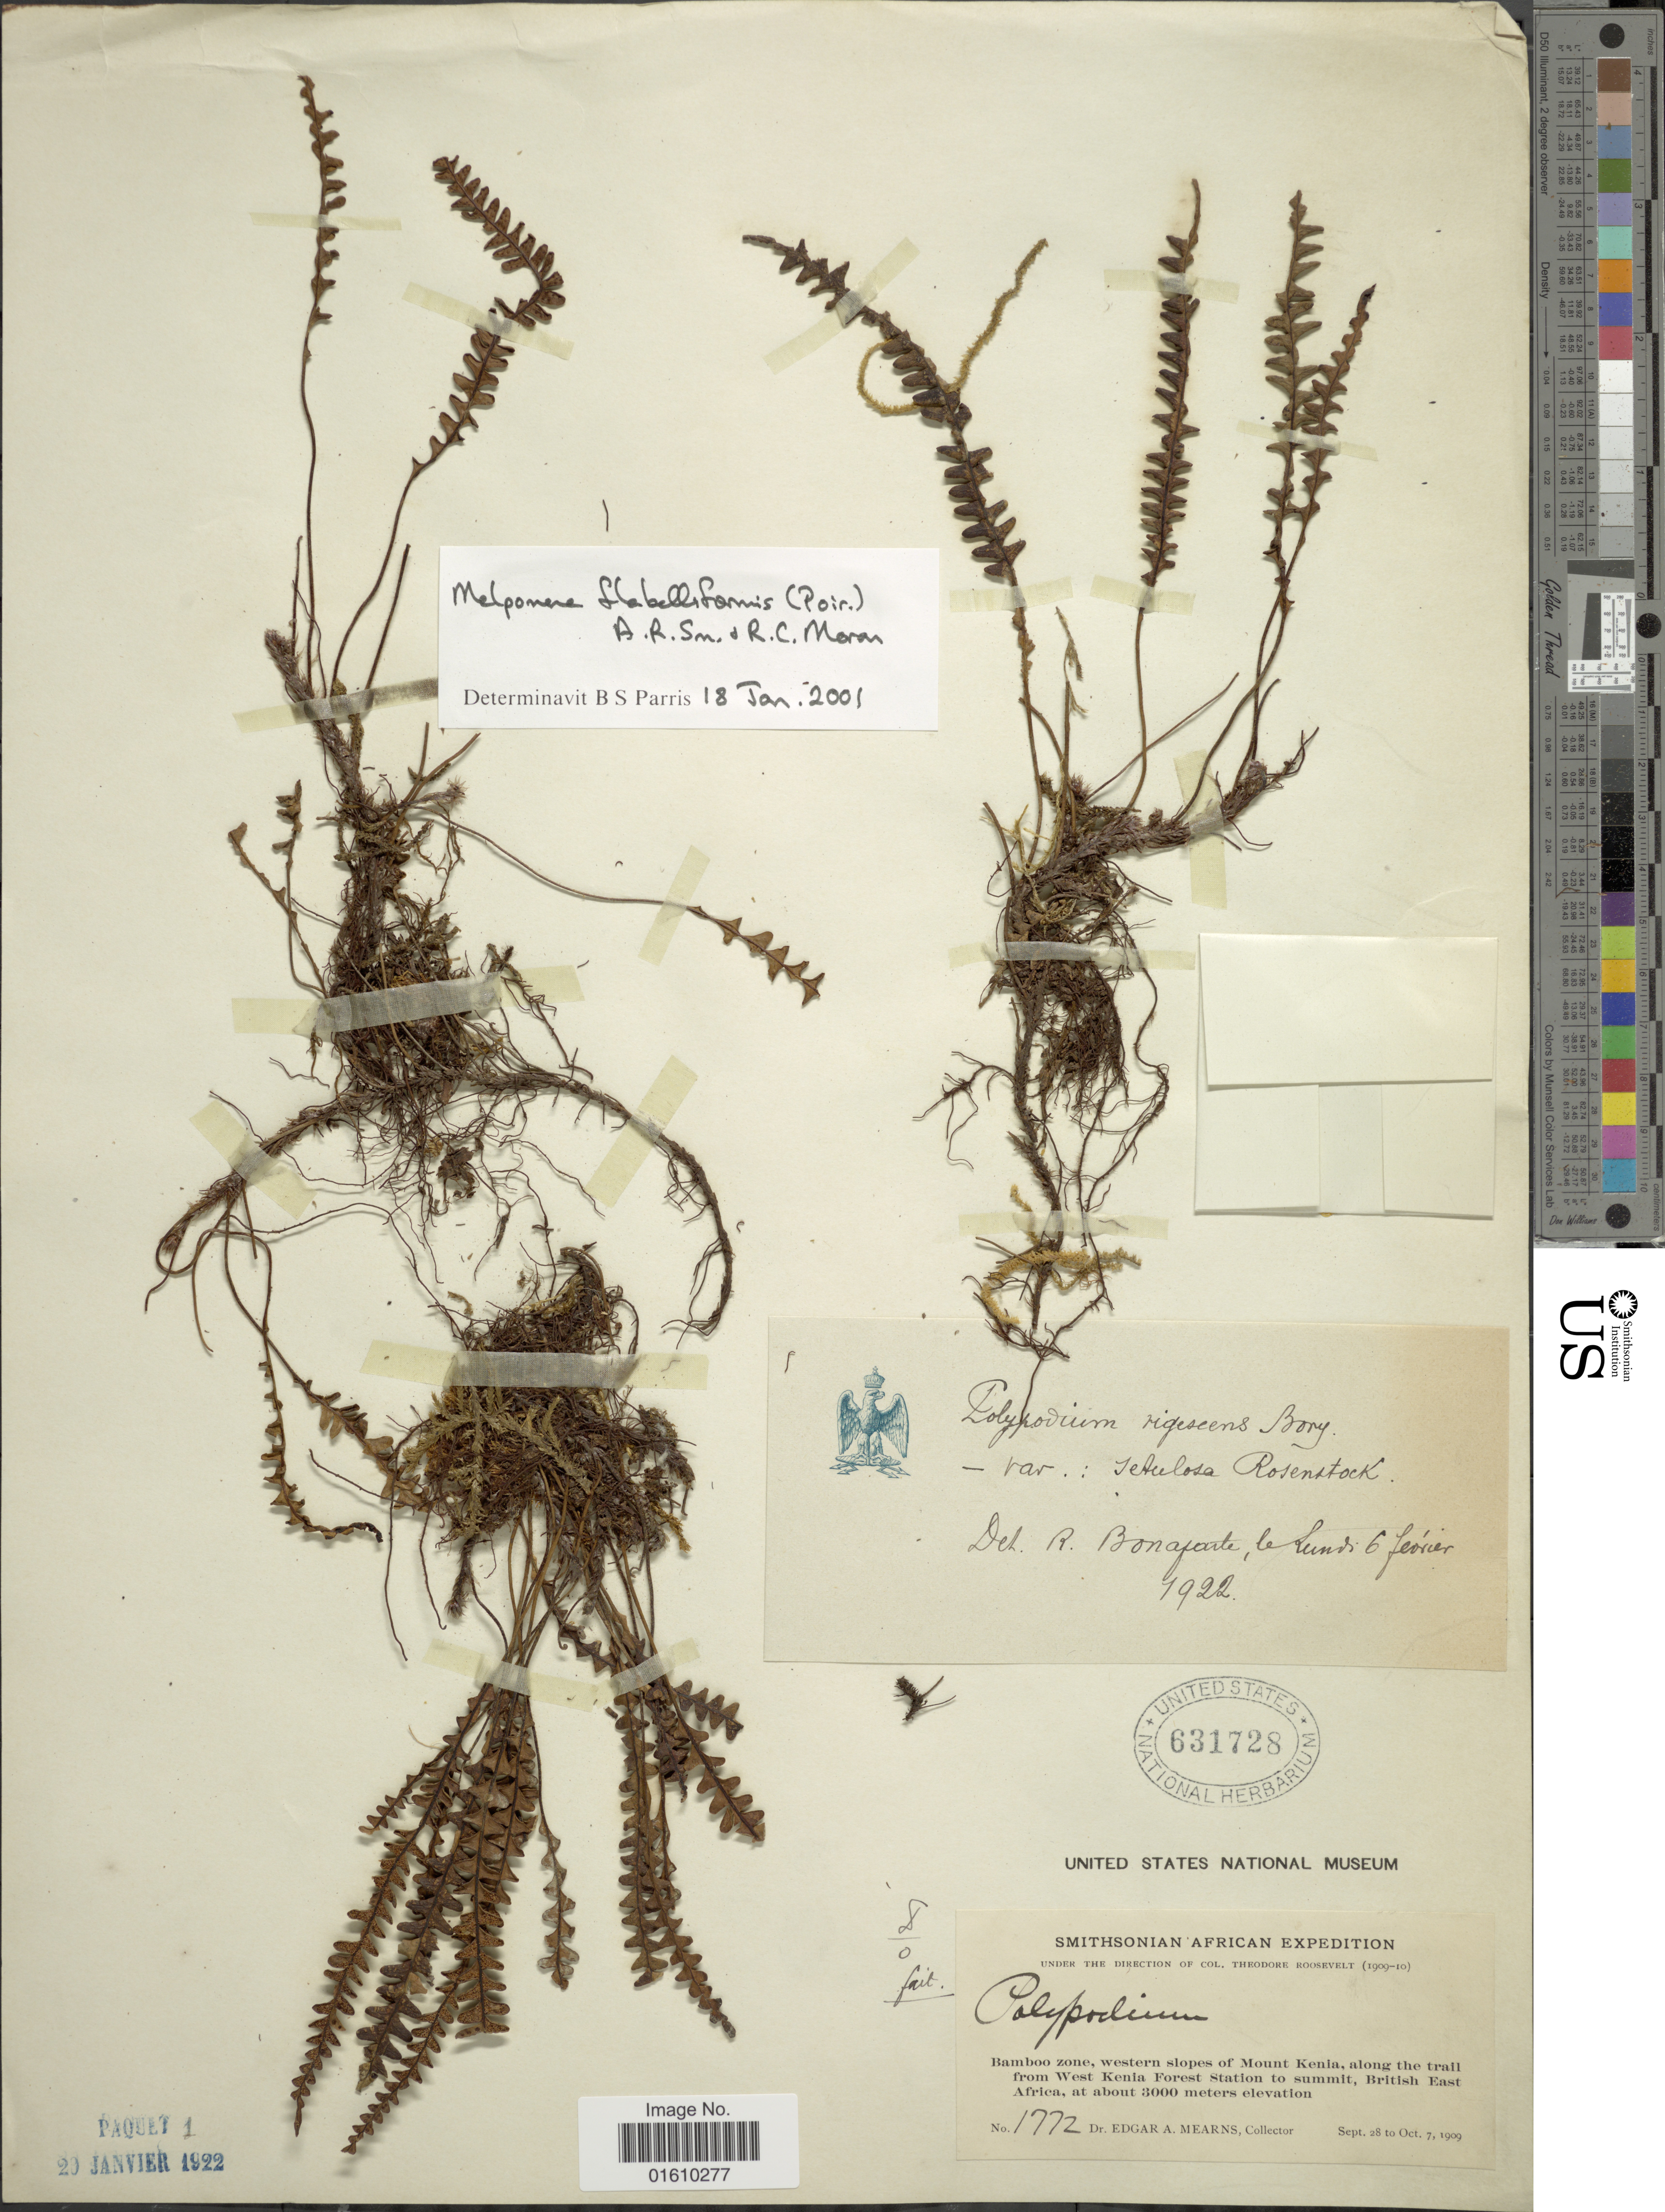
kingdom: Plantae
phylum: Tracheophyta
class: Polypodiopsida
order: Polypodiales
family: Polypodiaceae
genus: Melpomene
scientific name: Melpomene flabelliformis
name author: (Poir.) A.R. Sm. & R.C. Moran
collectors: E. A. Mearns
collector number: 1772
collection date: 1909-09-28/1909-10-07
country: Kenya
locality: Bamboo zone, western slopes of Mount Kenia, along the trail from West Kenia Forest Station to summit, British East Africa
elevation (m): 3000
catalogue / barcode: US 631728